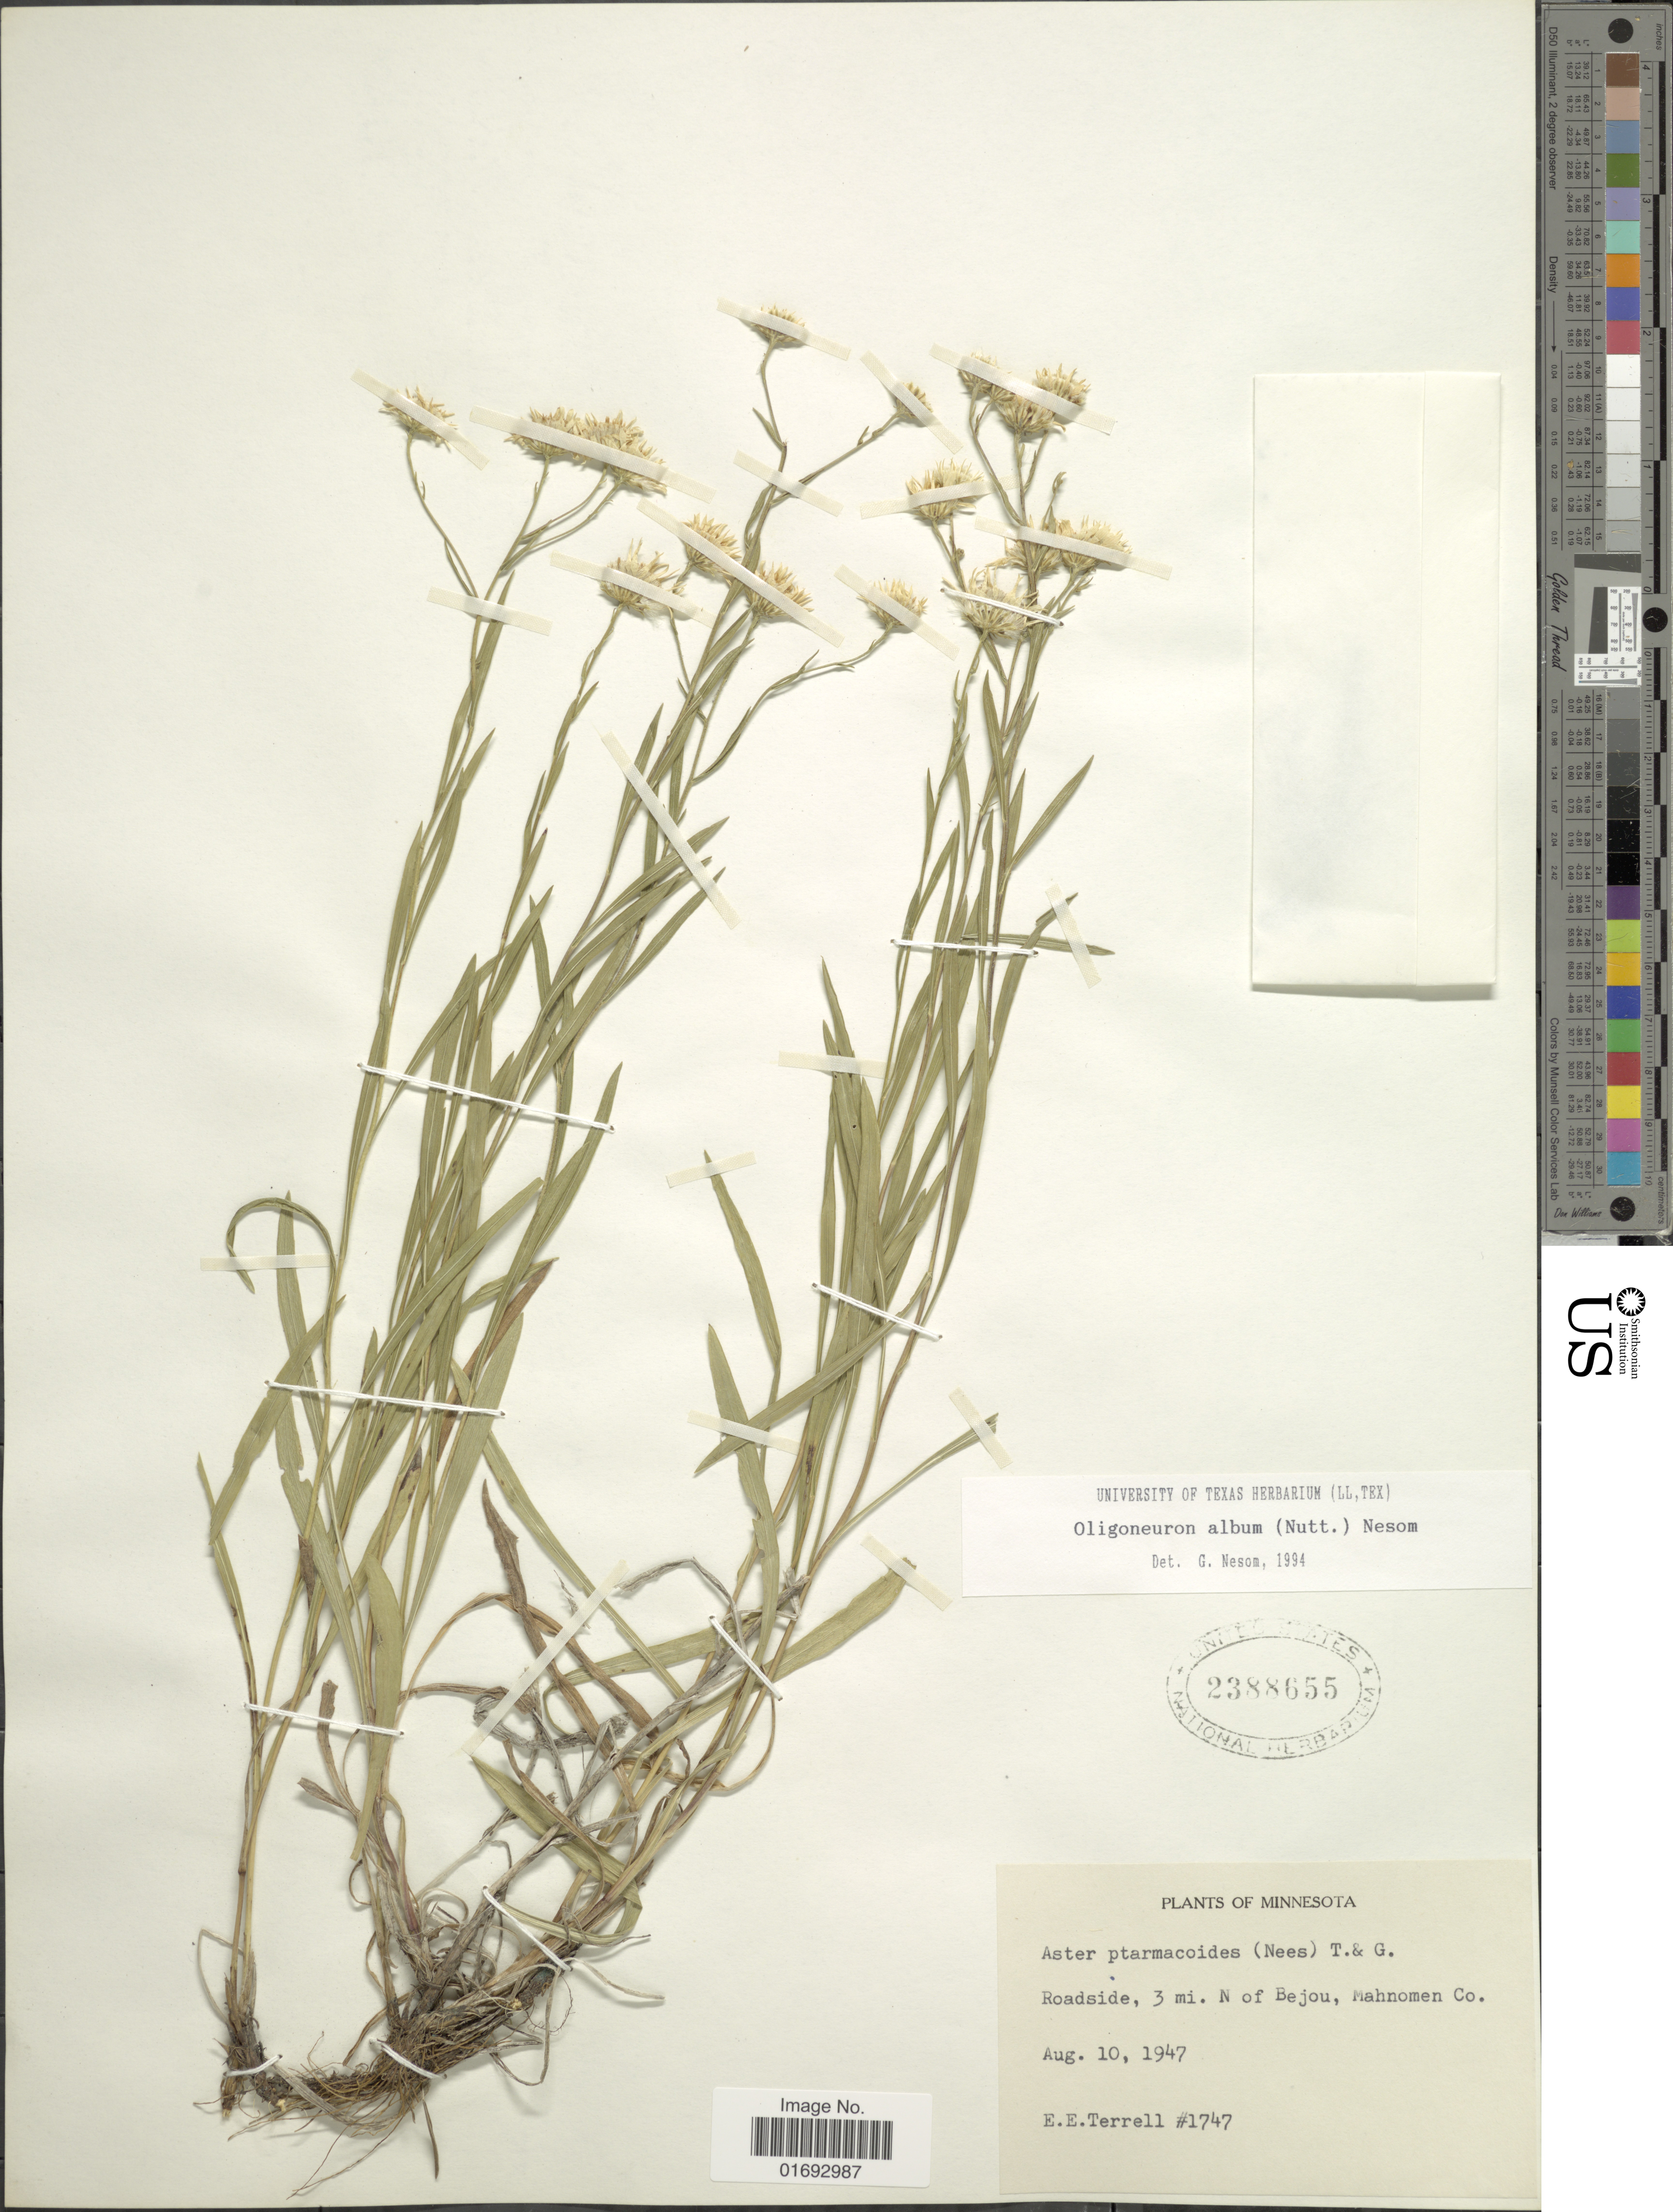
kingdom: Plantae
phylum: Tracheophyta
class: Magnoliopsida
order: Asterales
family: Asteraceae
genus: Oligoneuron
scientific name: Oligoneuron album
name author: (Nutt.) G.L. Nesom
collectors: E. E. Terrell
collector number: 1747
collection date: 1947-08-10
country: United States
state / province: Minnesota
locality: Roadside, 3 mi. N of Bejou, Mahnomen Co.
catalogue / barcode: US 2388655